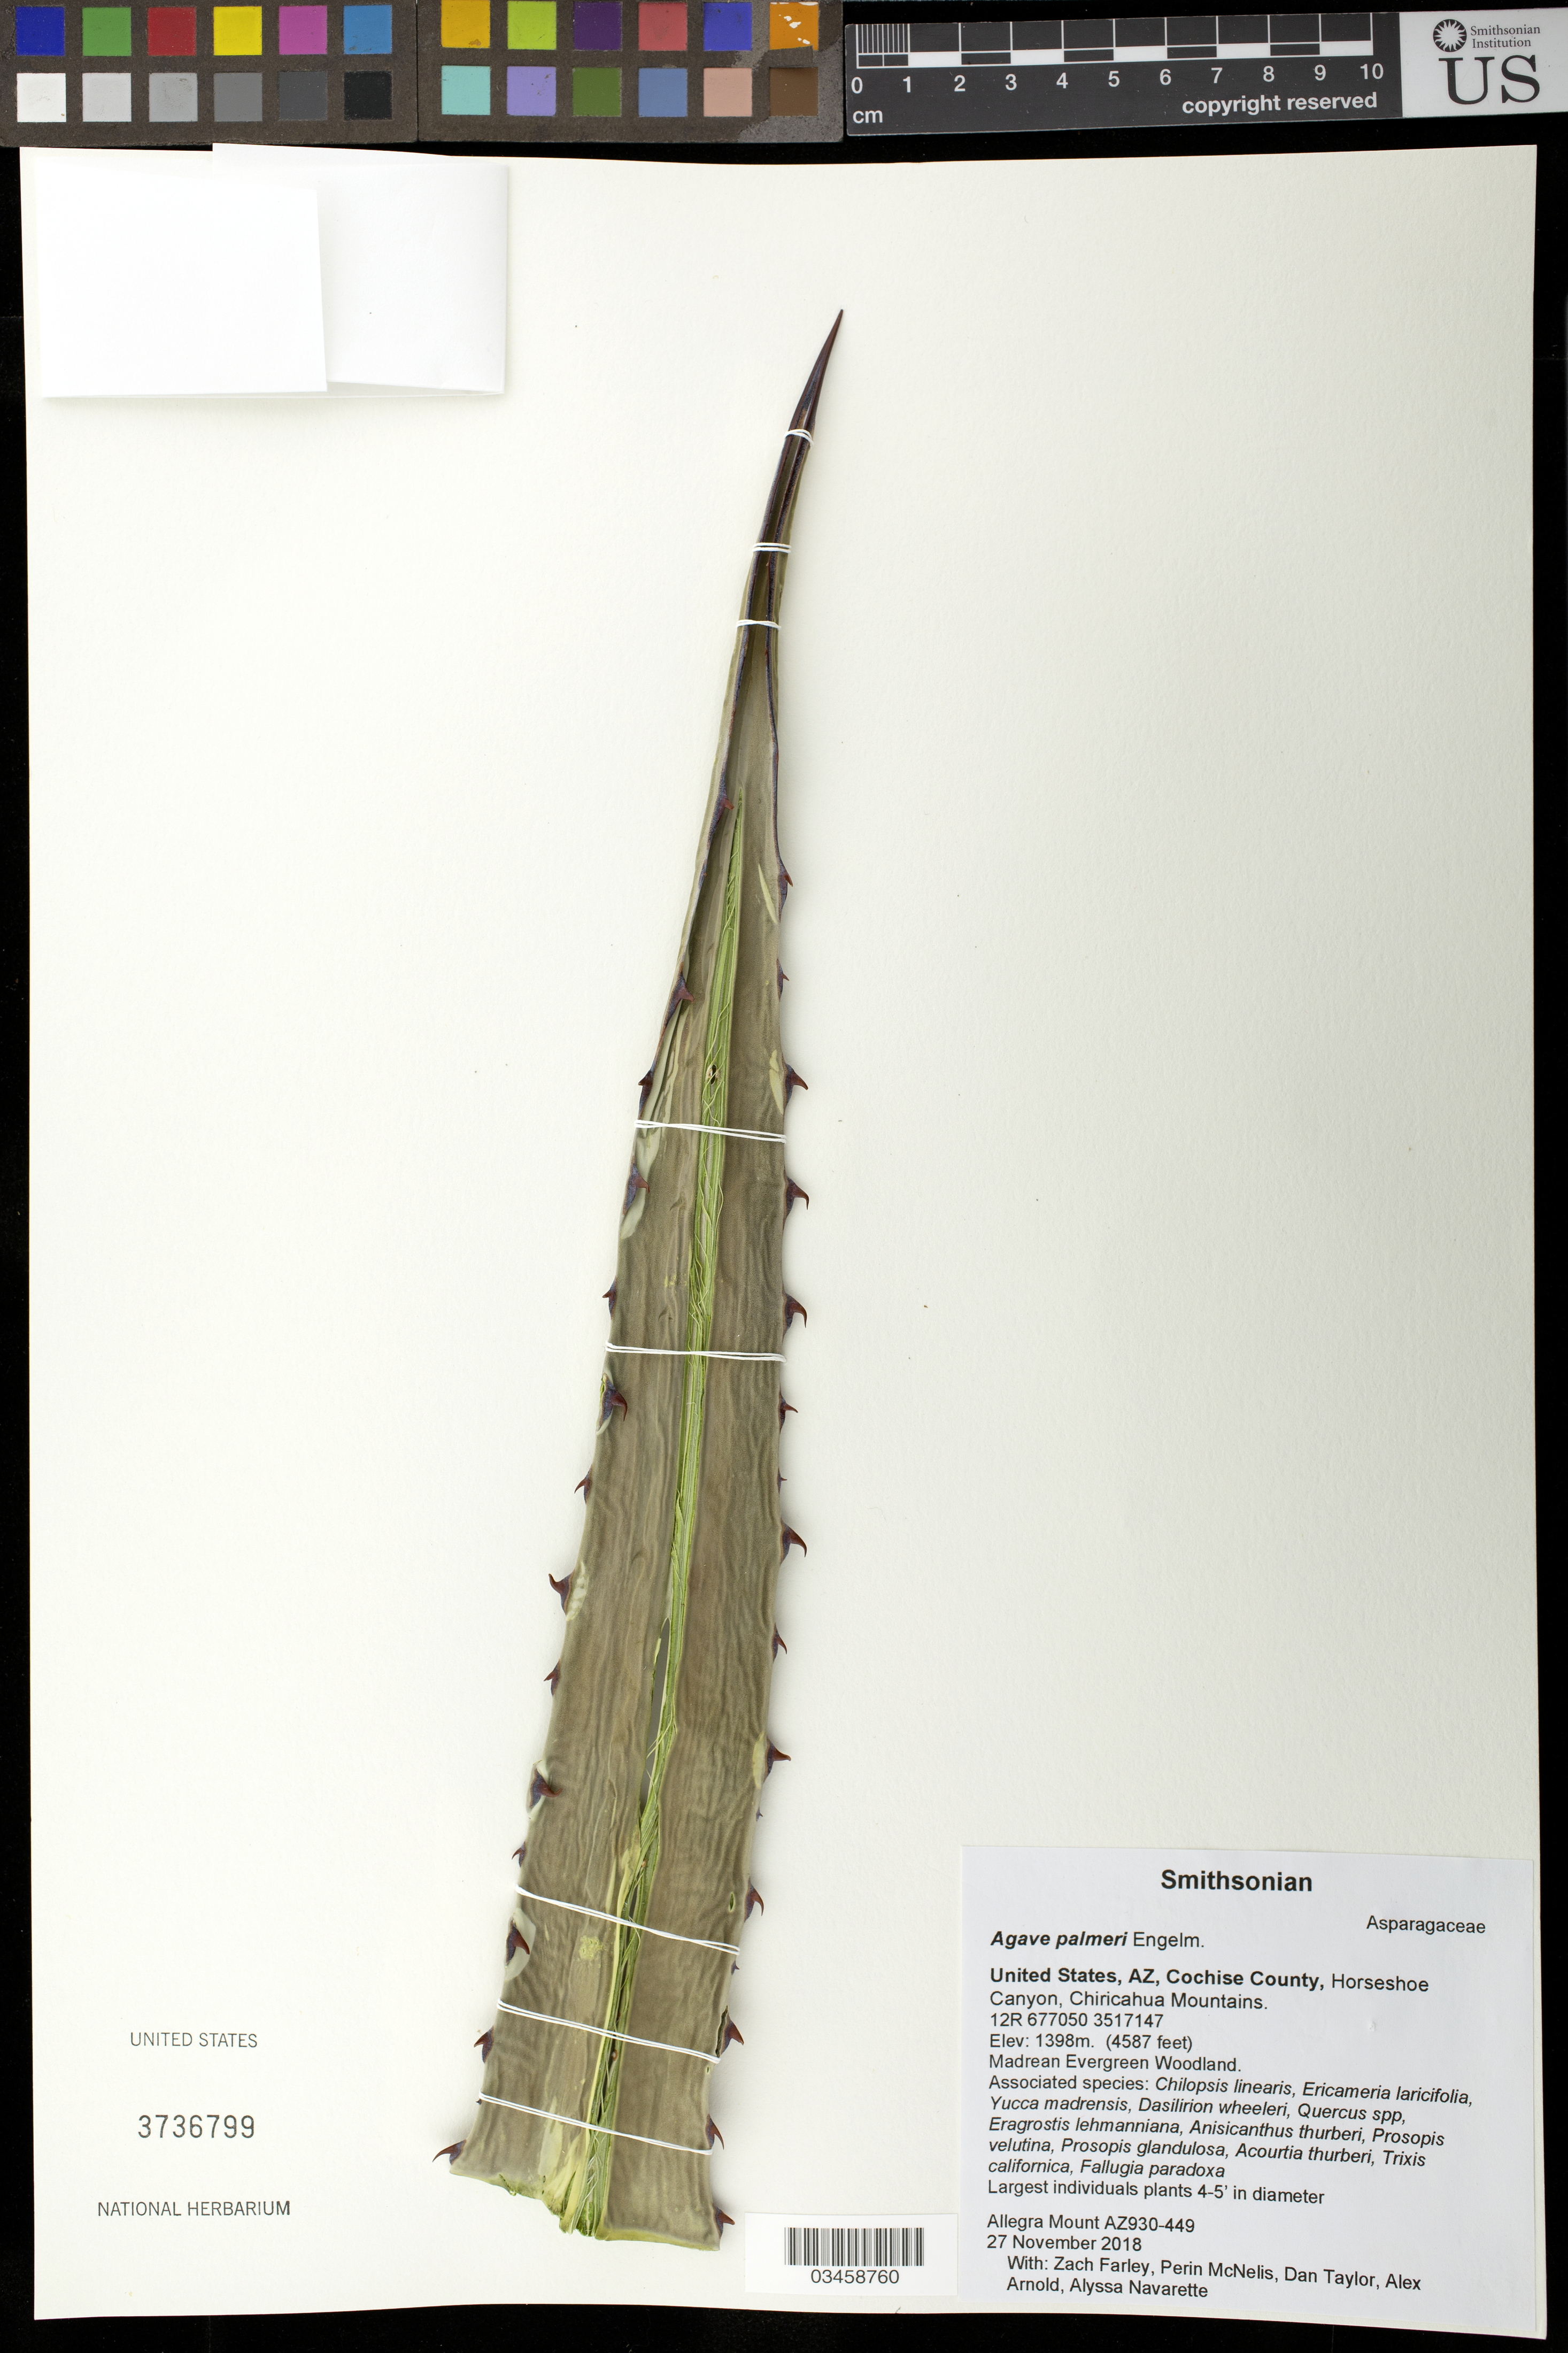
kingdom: Plantae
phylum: Tracheophyta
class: Liliopsida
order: Asparagales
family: Asparagaceae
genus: Agave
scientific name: Agave palmeri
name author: Engelm.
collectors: A. Mount, Z. Farley, P. McNelis, D. Taylor, A. Arnold & A. Navarette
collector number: AZ930-449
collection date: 2018-11-27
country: United States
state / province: Arizona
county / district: Cococino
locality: Horseshoe Canyon, Chiricahua Mountains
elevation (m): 1398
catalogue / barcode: US 3736799